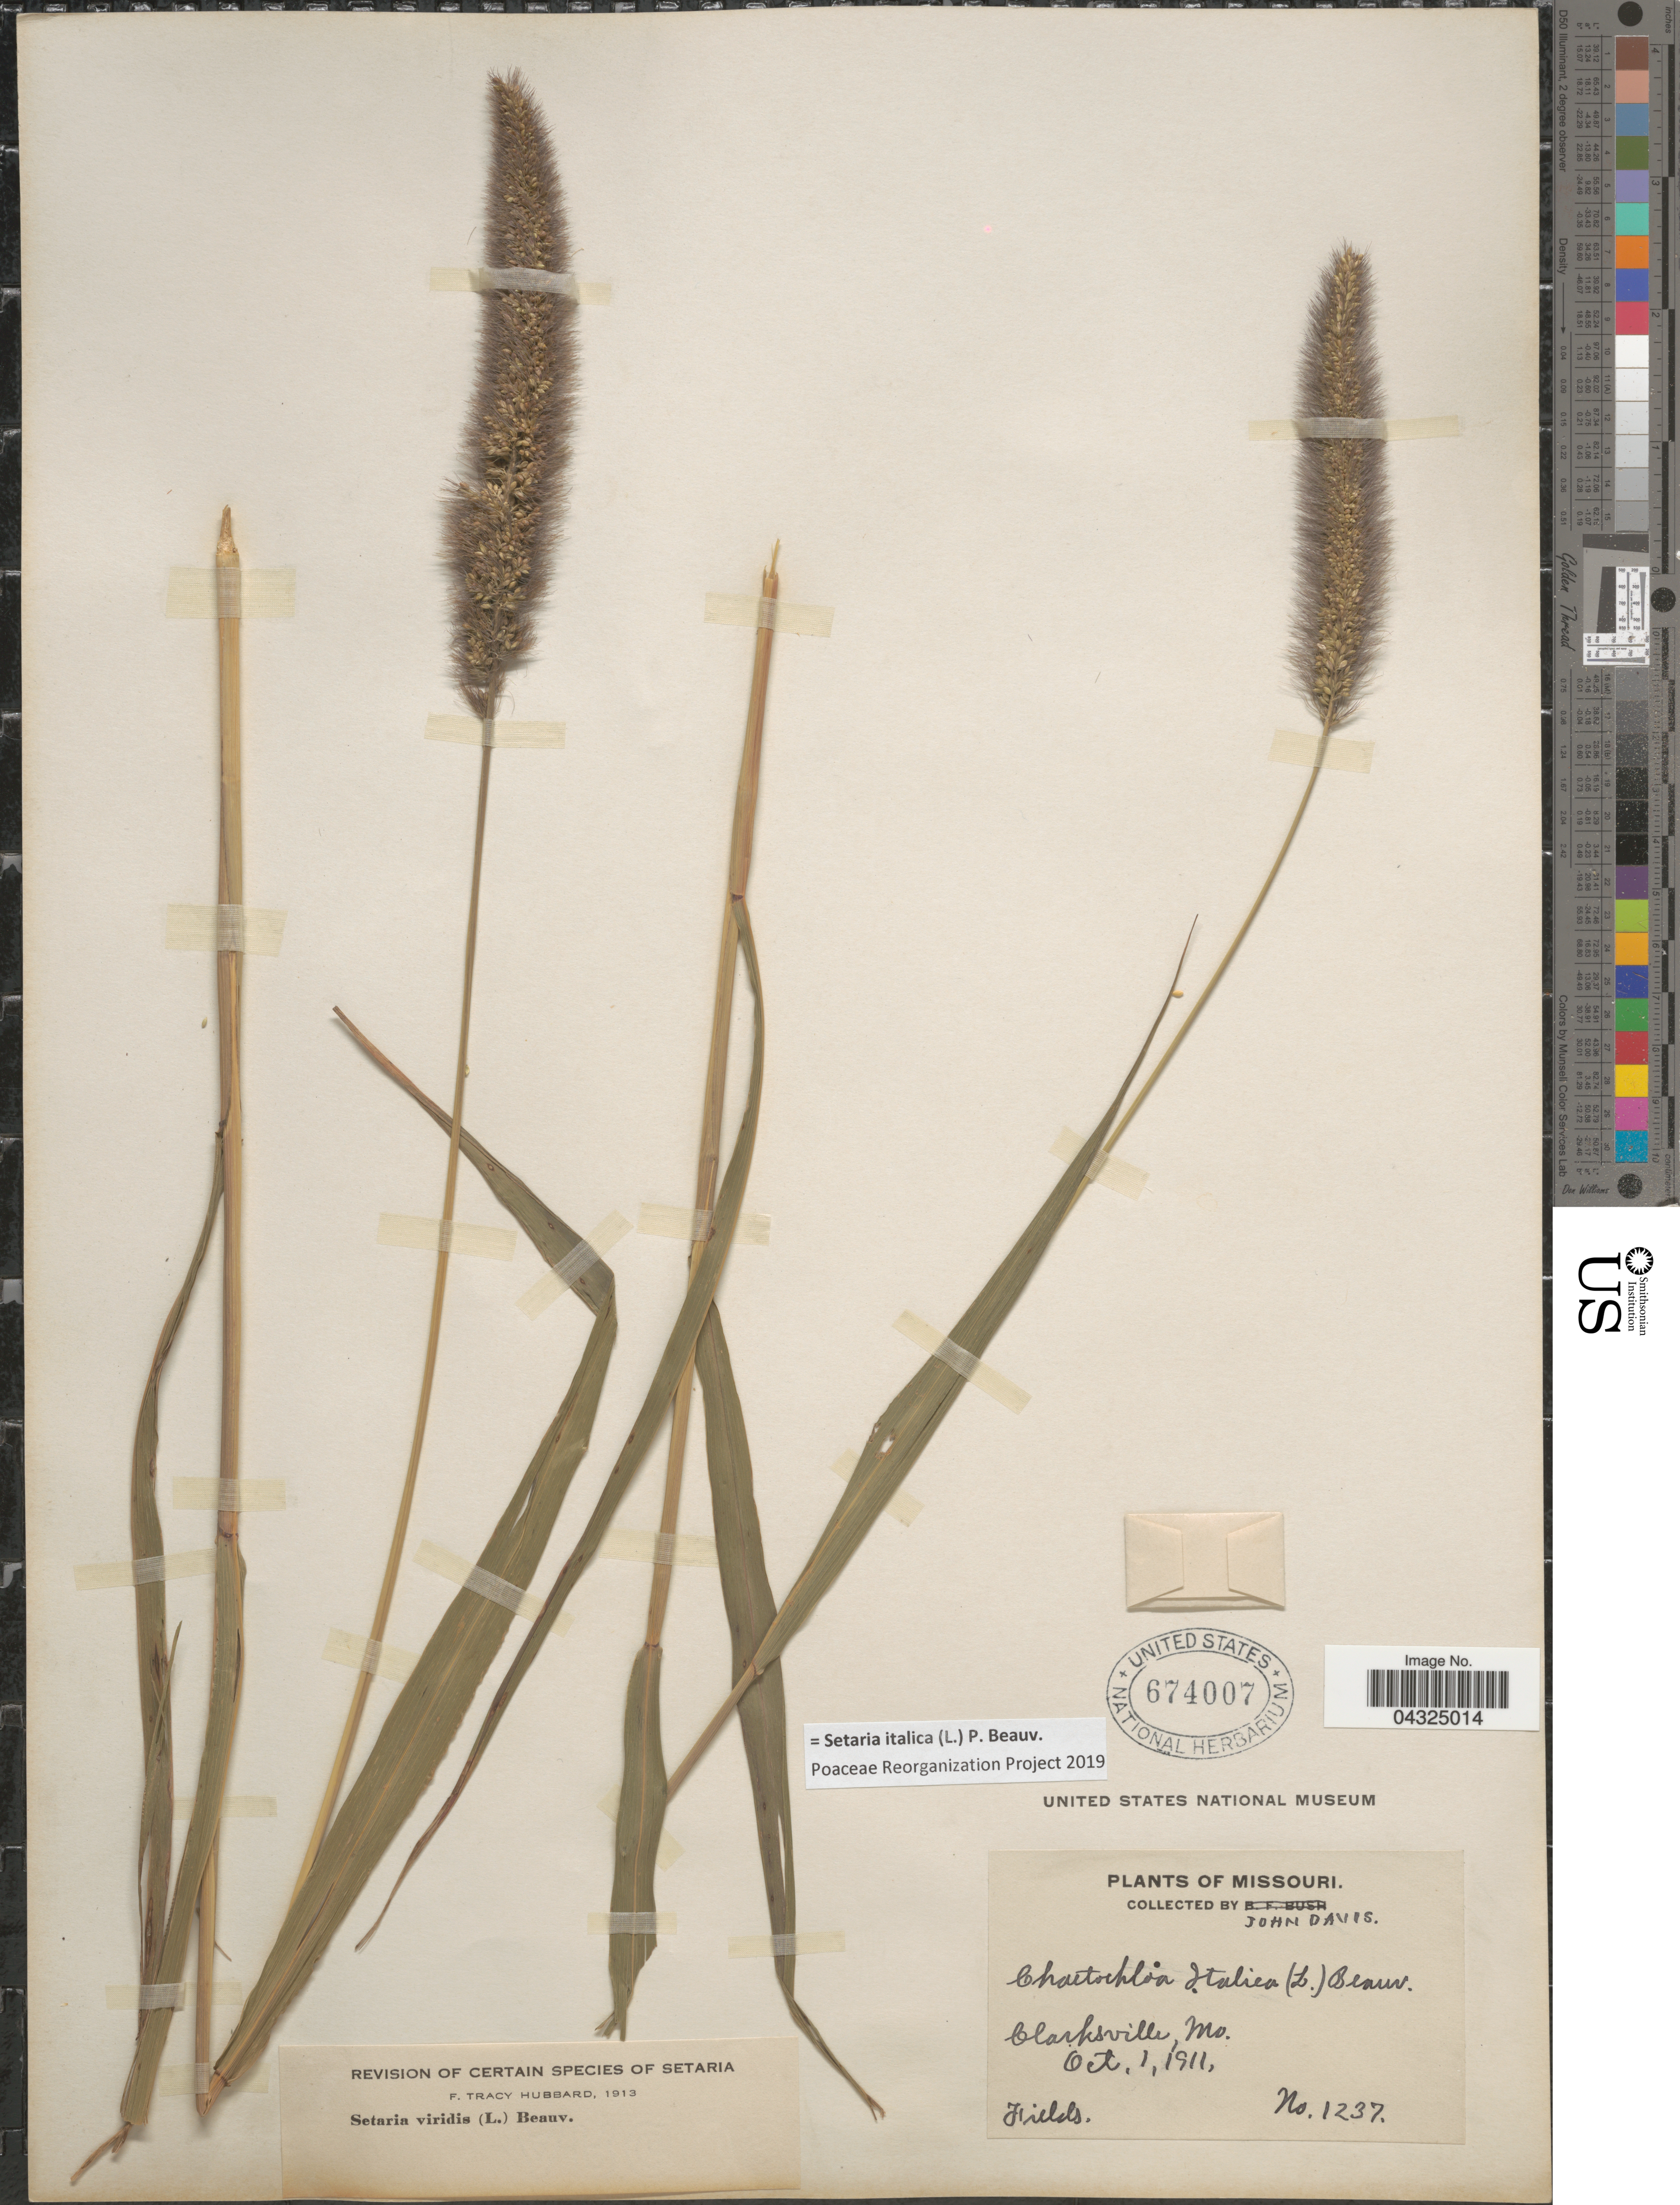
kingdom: Plantae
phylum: Tracheophyta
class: Liliopsida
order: Poales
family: Poaceae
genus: Setaria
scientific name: Setaria italica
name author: (L.) P. Beauv.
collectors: J. Davis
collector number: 1237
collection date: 1911-10-01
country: United States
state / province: Missouri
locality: Clarksville.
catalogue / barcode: US 674007